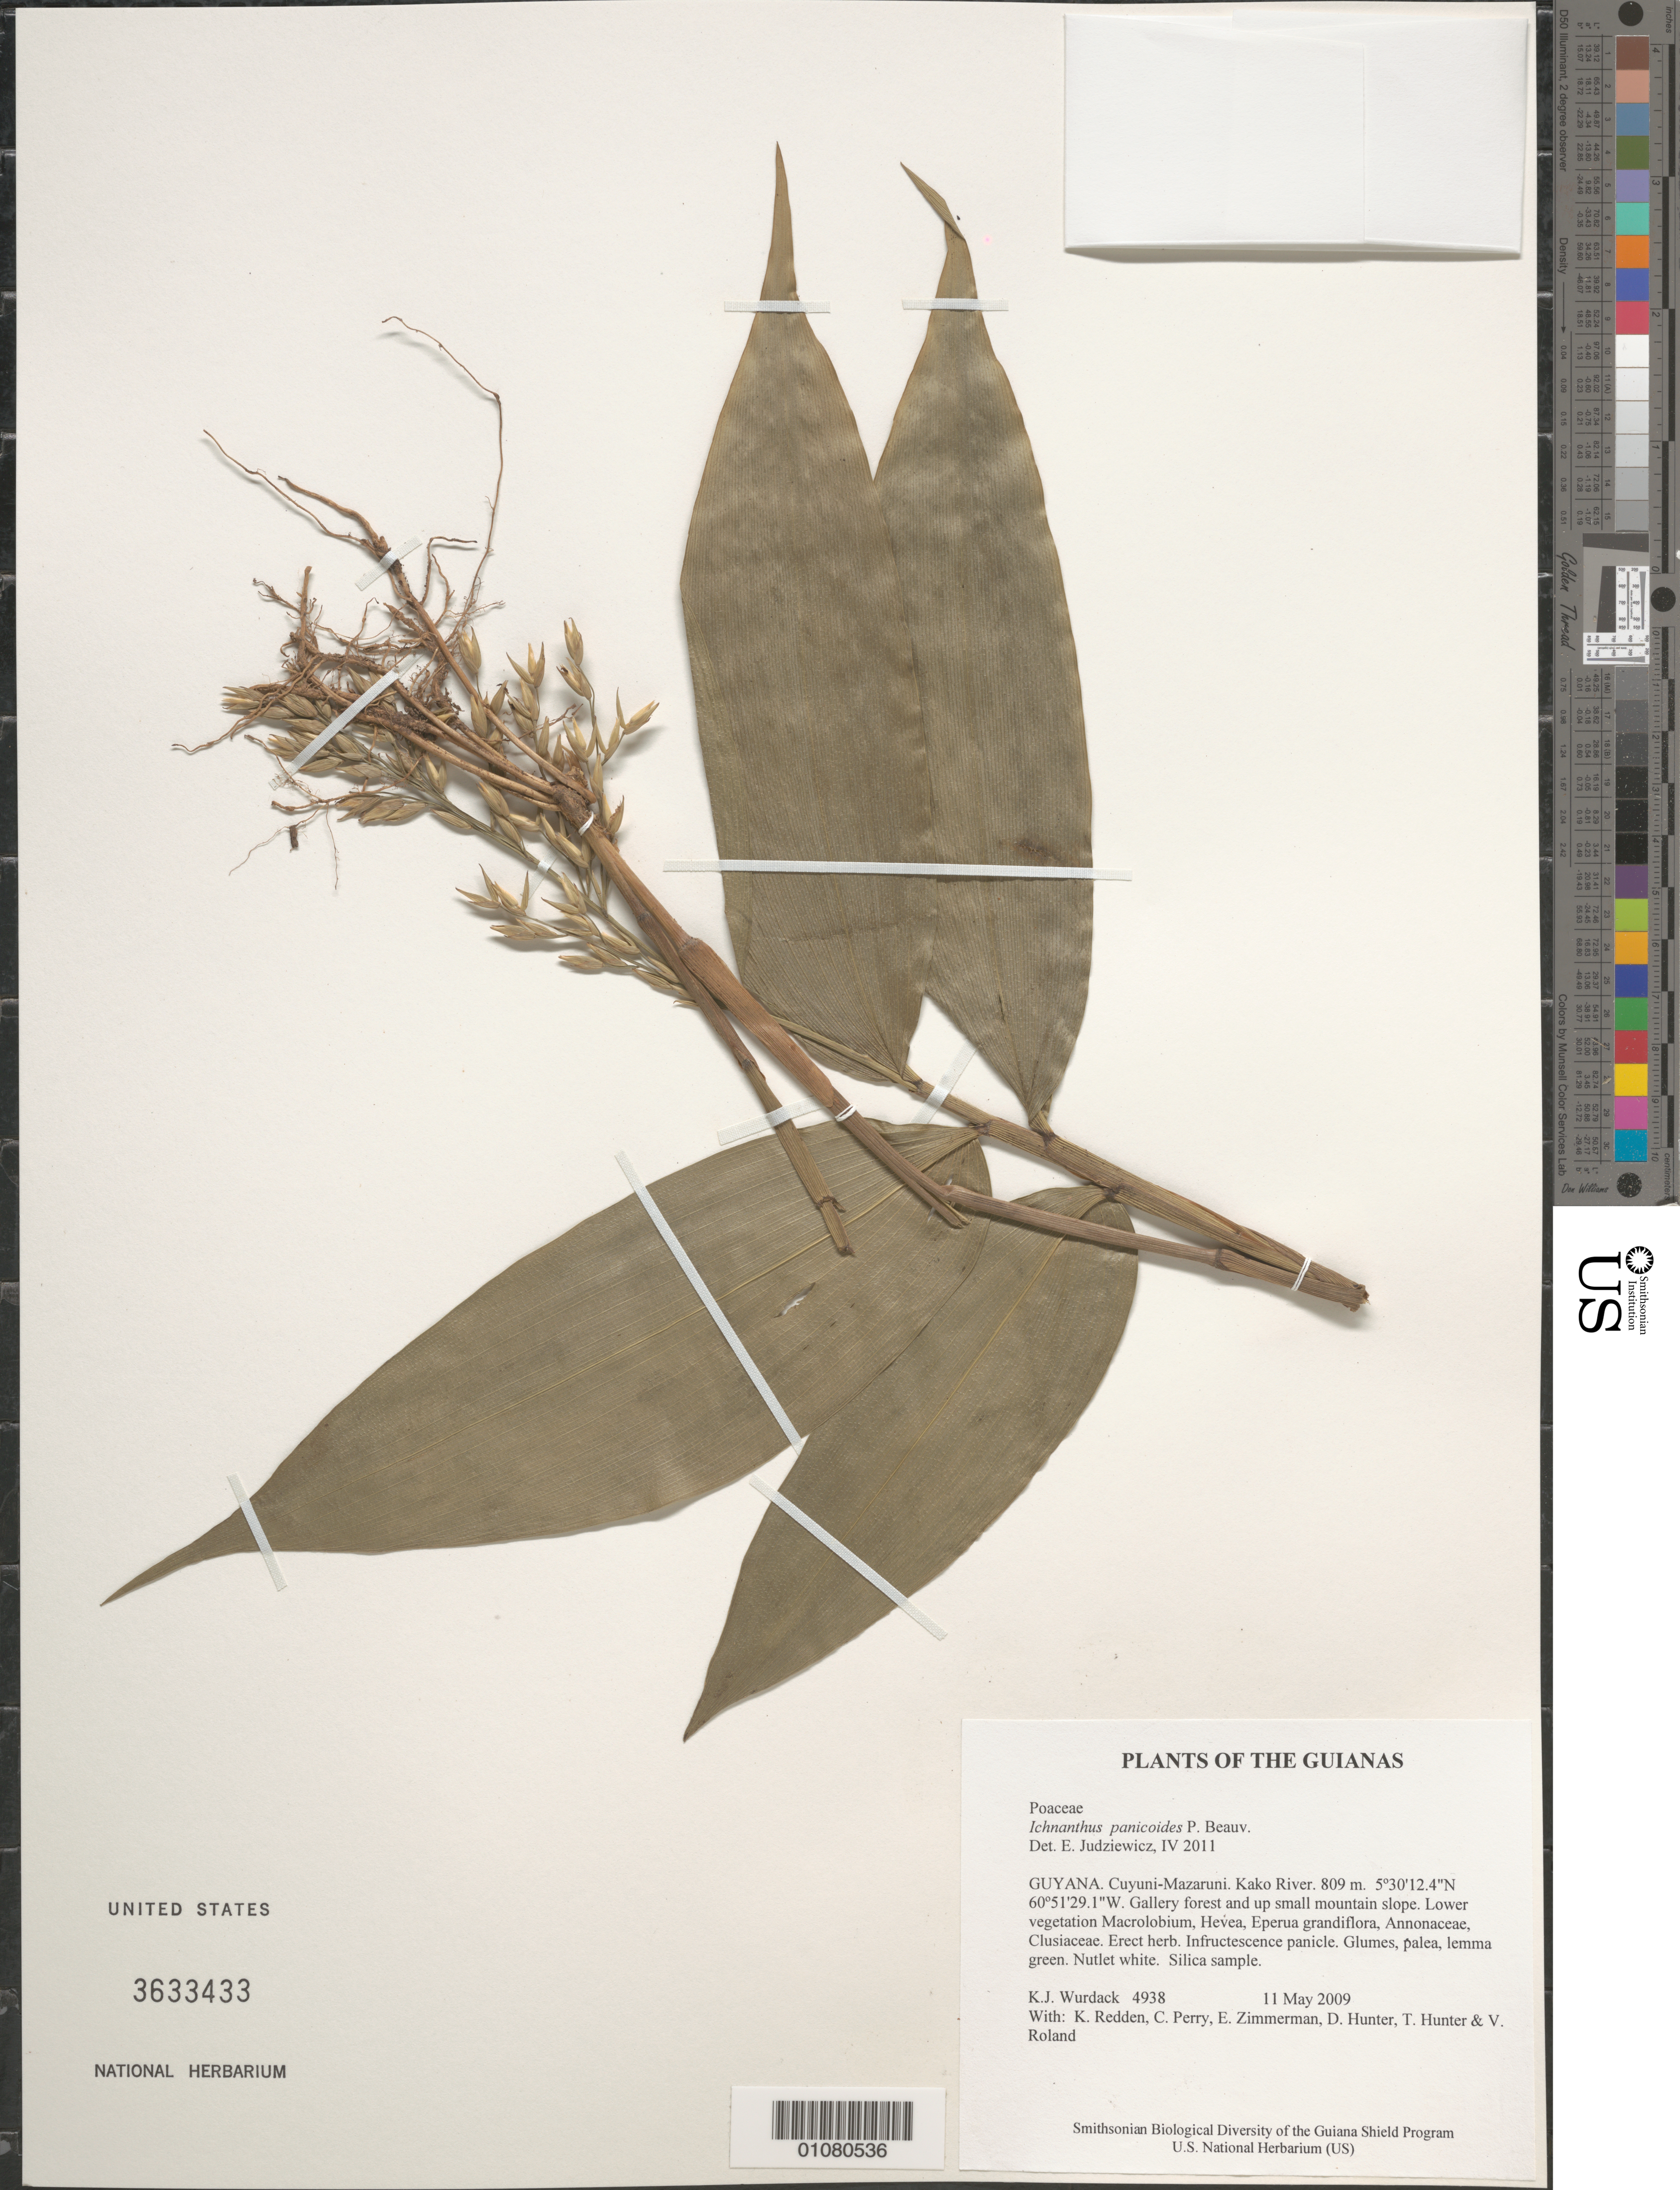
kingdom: Plantae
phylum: Tracheophyta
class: Liliopsida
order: Poales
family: Poaceae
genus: Ichnanthus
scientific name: Ichnanthus panicoides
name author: P. Beauv.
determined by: Judziewicz, E. J.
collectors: K. Wurdack, K. M. Redden, C. Perry, E. Zimmerman, D. Hunter, T. Hunter & V. Roland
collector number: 4938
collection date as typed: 11 May 2009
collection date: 2009-05-11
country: Guyana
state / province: Cuyuni-Mazaruni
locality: Kako River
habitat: Gallery forest and up small mountain slope. Lower vegetation Macrolobium, Hevea, Eperua grandiflora, Annonaceae, Clusiaceae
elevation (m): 809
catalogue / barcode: US 3633433